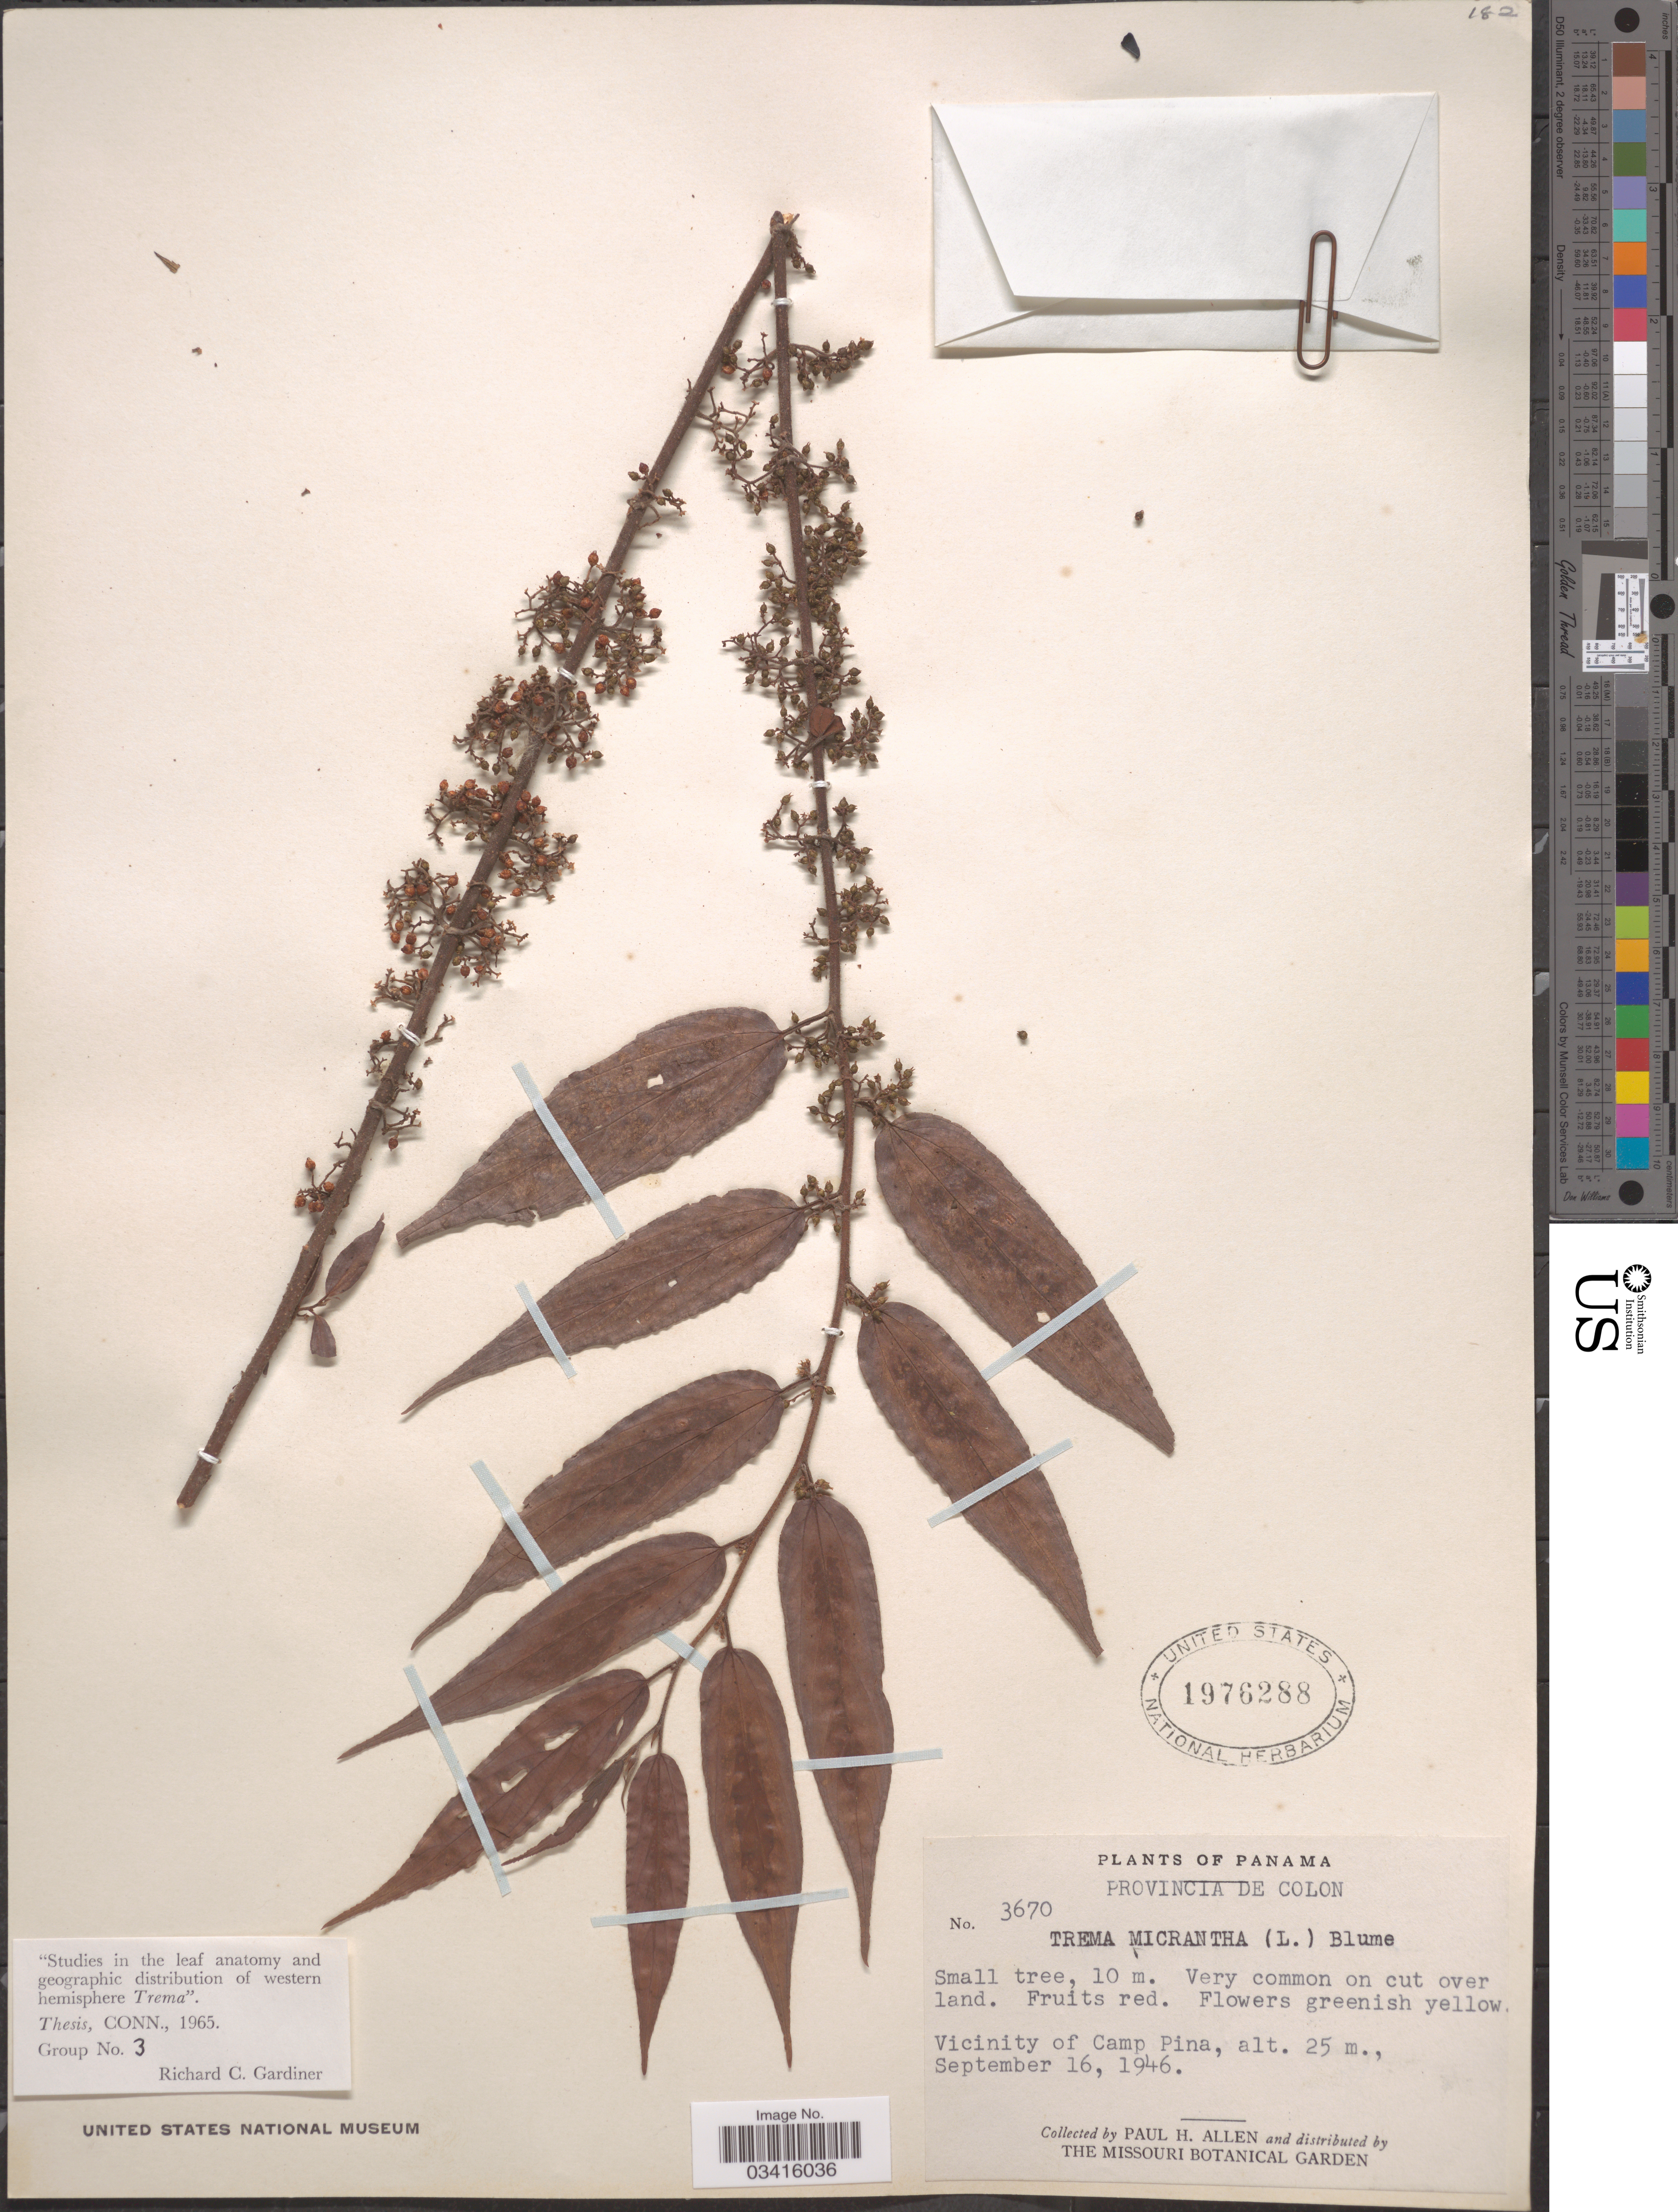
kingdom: Plantae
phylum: Tracheophyta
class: Magnoliopsida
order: Rosales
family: Cannabaceae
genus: Trema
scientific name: Trema micranthum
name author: (L.) Blume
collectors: P. H. Allen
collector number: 3670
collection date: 1946-09-16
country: Panama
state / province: Colón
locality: Vicinity of Camp Pina.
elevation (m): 25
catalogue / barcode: US 1976288